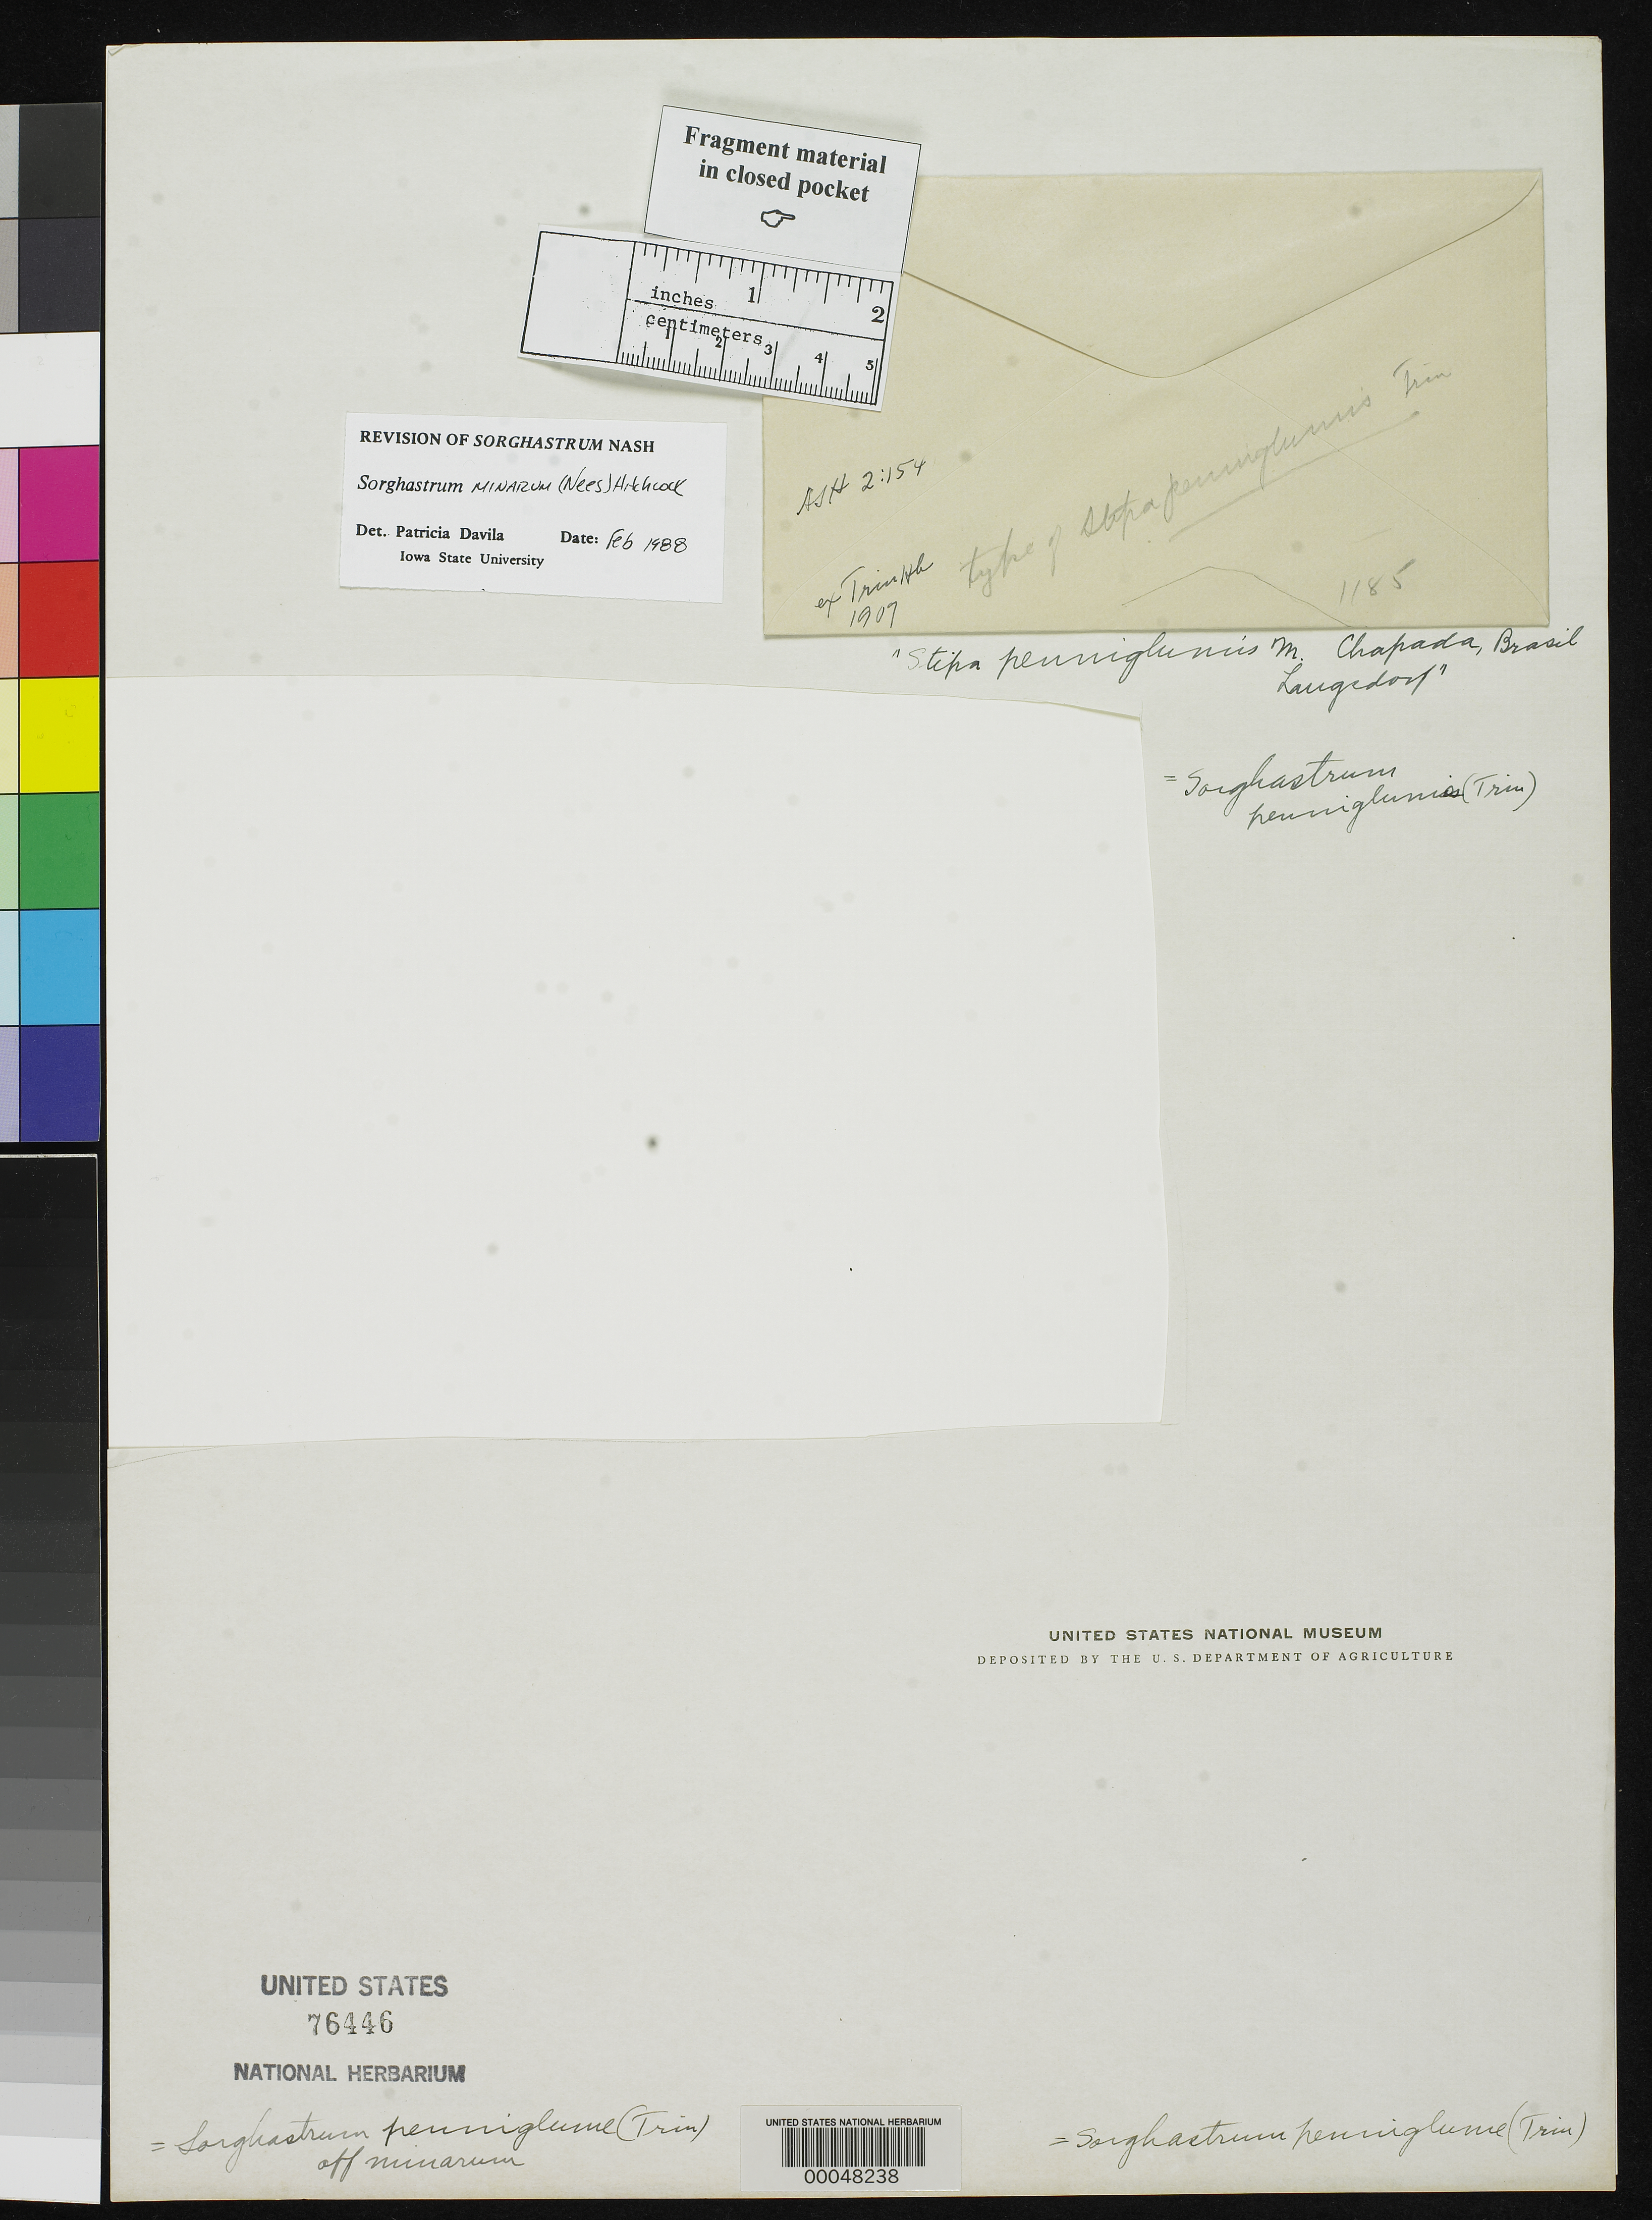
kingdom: Plantae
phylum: Tracheophyta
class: Liliopsida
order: Poales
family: Poaceae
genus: Stipa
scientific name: Stipa penniglumis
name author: Trin.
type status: Type Fragment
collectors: G. H. von Langsdorff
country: Brazil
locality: Chapada.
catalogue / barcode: US 76446